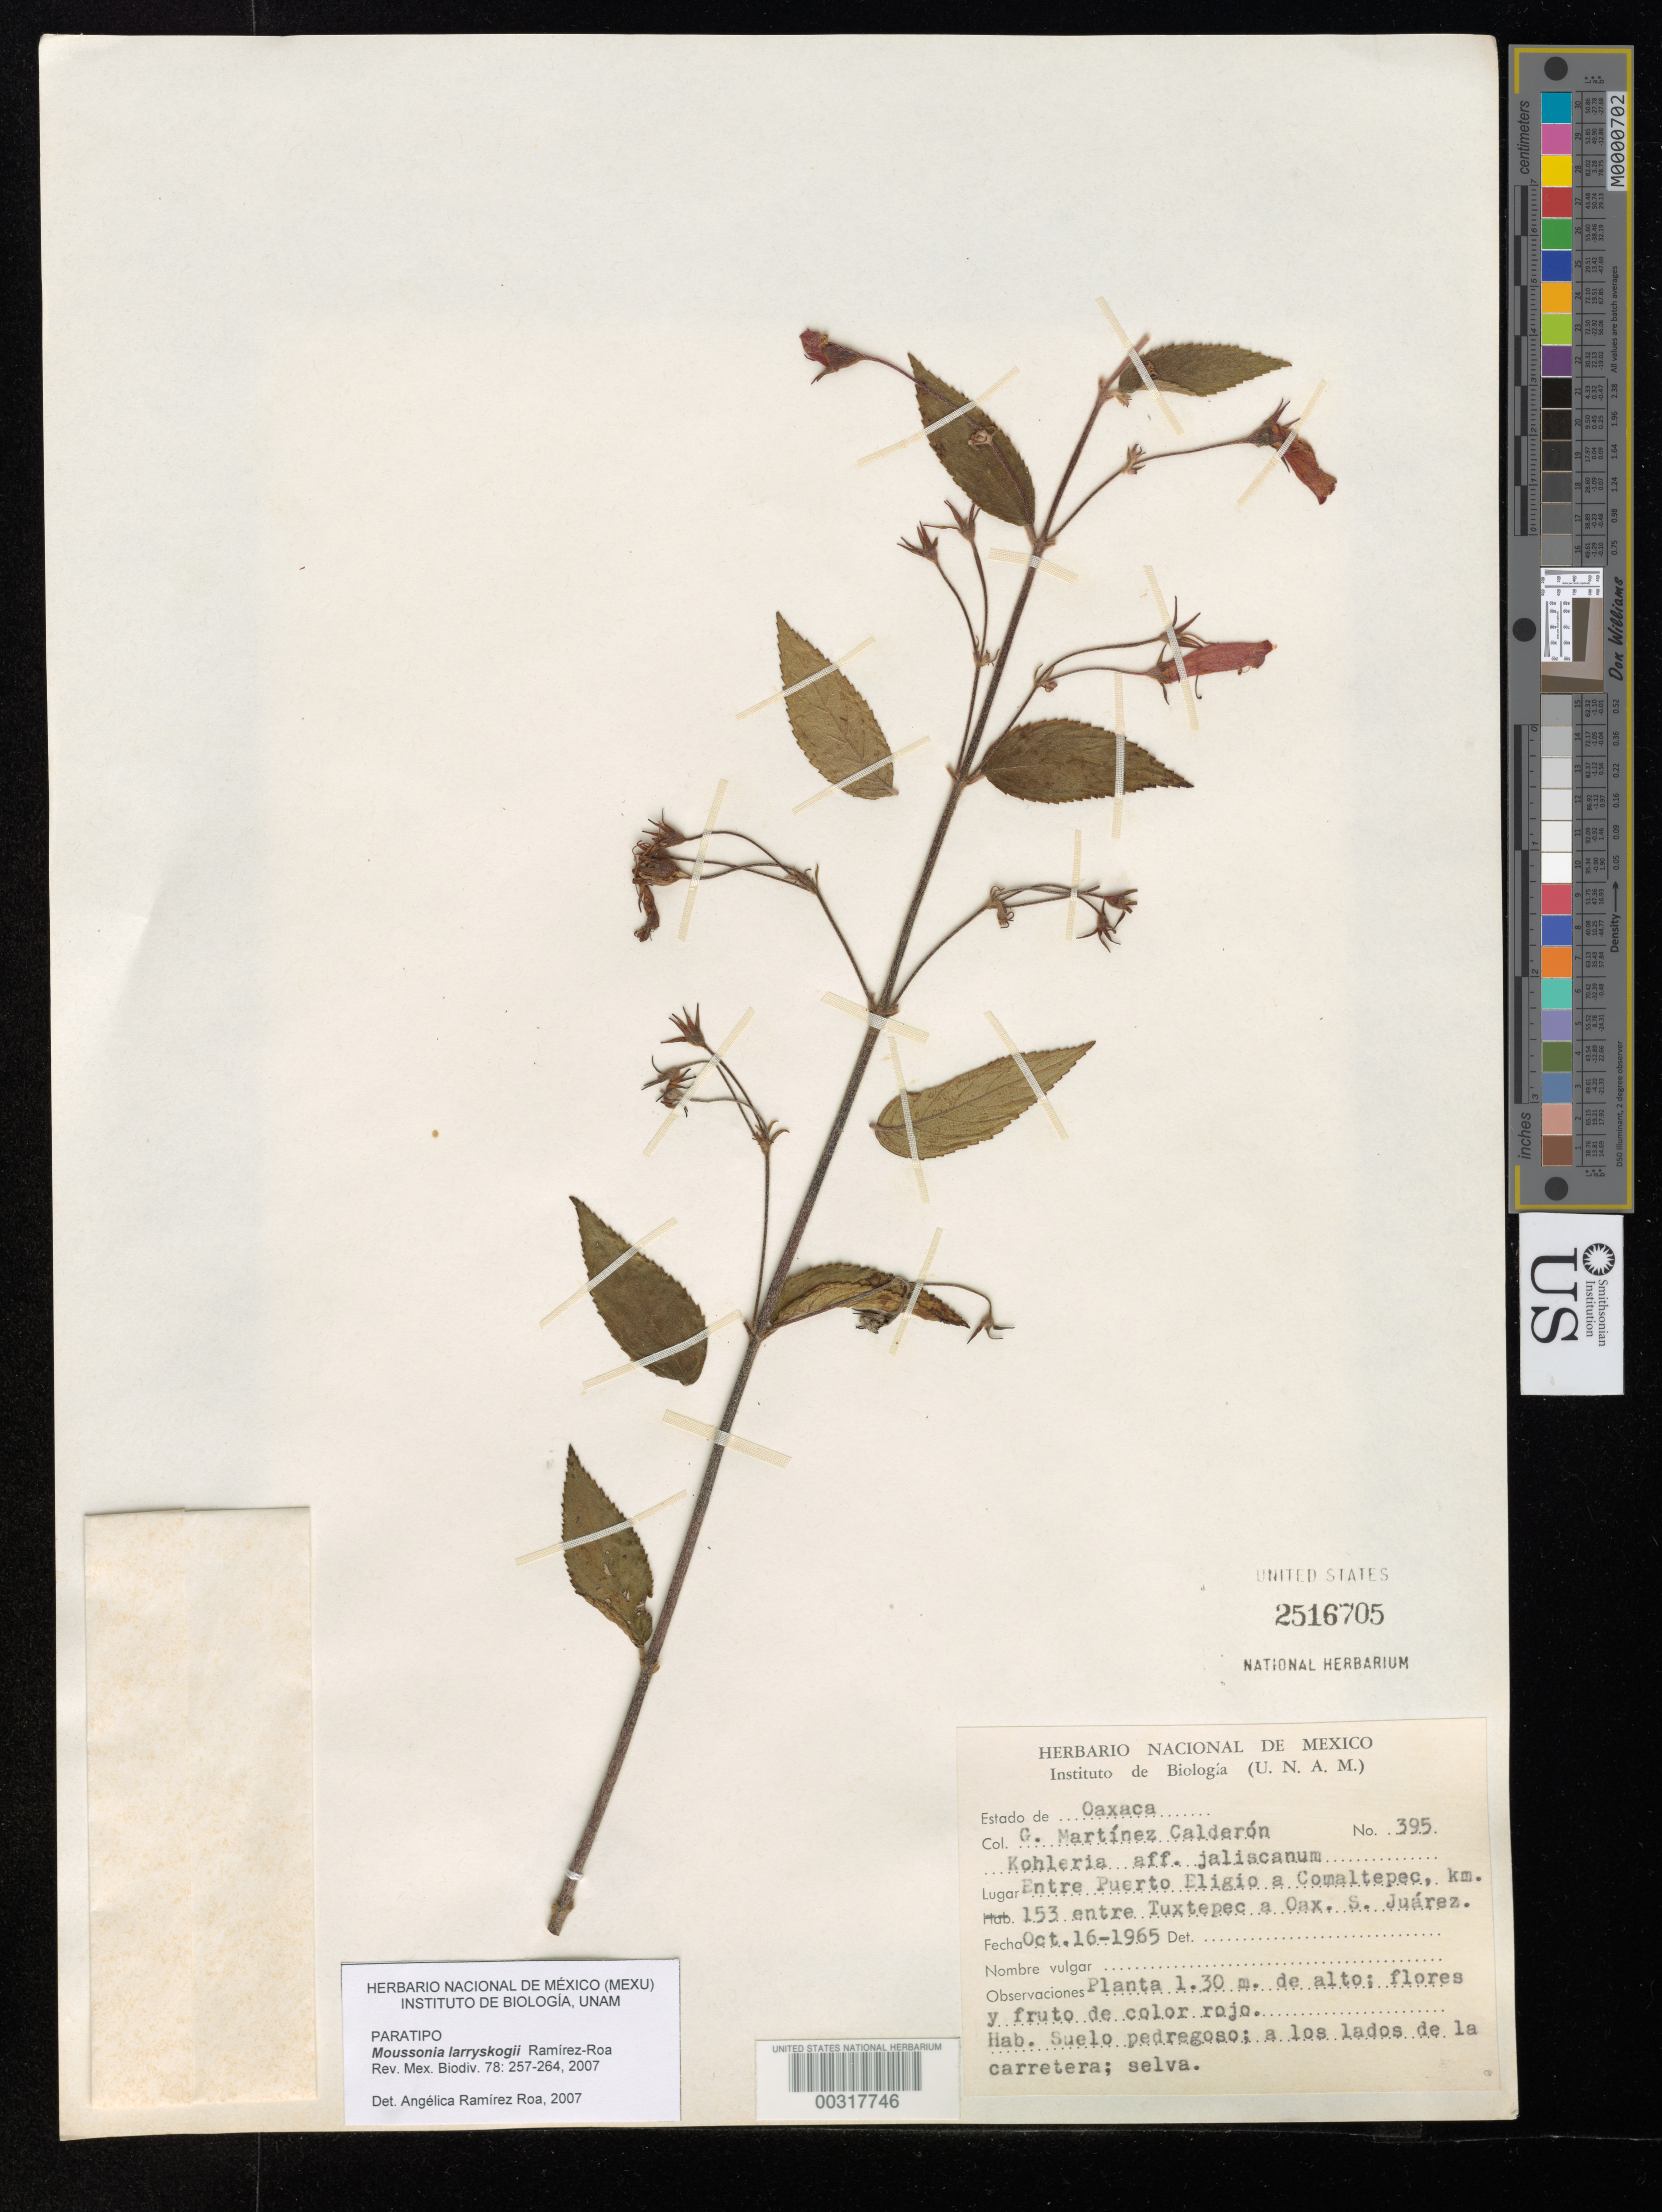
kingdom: Plantae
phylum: Tracheophyta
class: Magnoliopsida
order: Lamiales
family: Gesneriaceae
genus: Moussonia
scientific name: Moussonia larryskogii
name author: Ram.-Roa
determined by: Ramírez-Roa, A.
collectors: G. M. Calderon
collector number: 395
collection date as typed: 16 Oct 1965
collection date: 1965-10-16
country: Mexico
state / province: Oaxaca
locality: Between Puerto Eligio and Comaltepec, km 153 between Tuxtepec and Oax. S. Juarez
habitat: Suelo pedregoso; a los lados de la carretera; selva.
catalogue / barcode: US 2516705